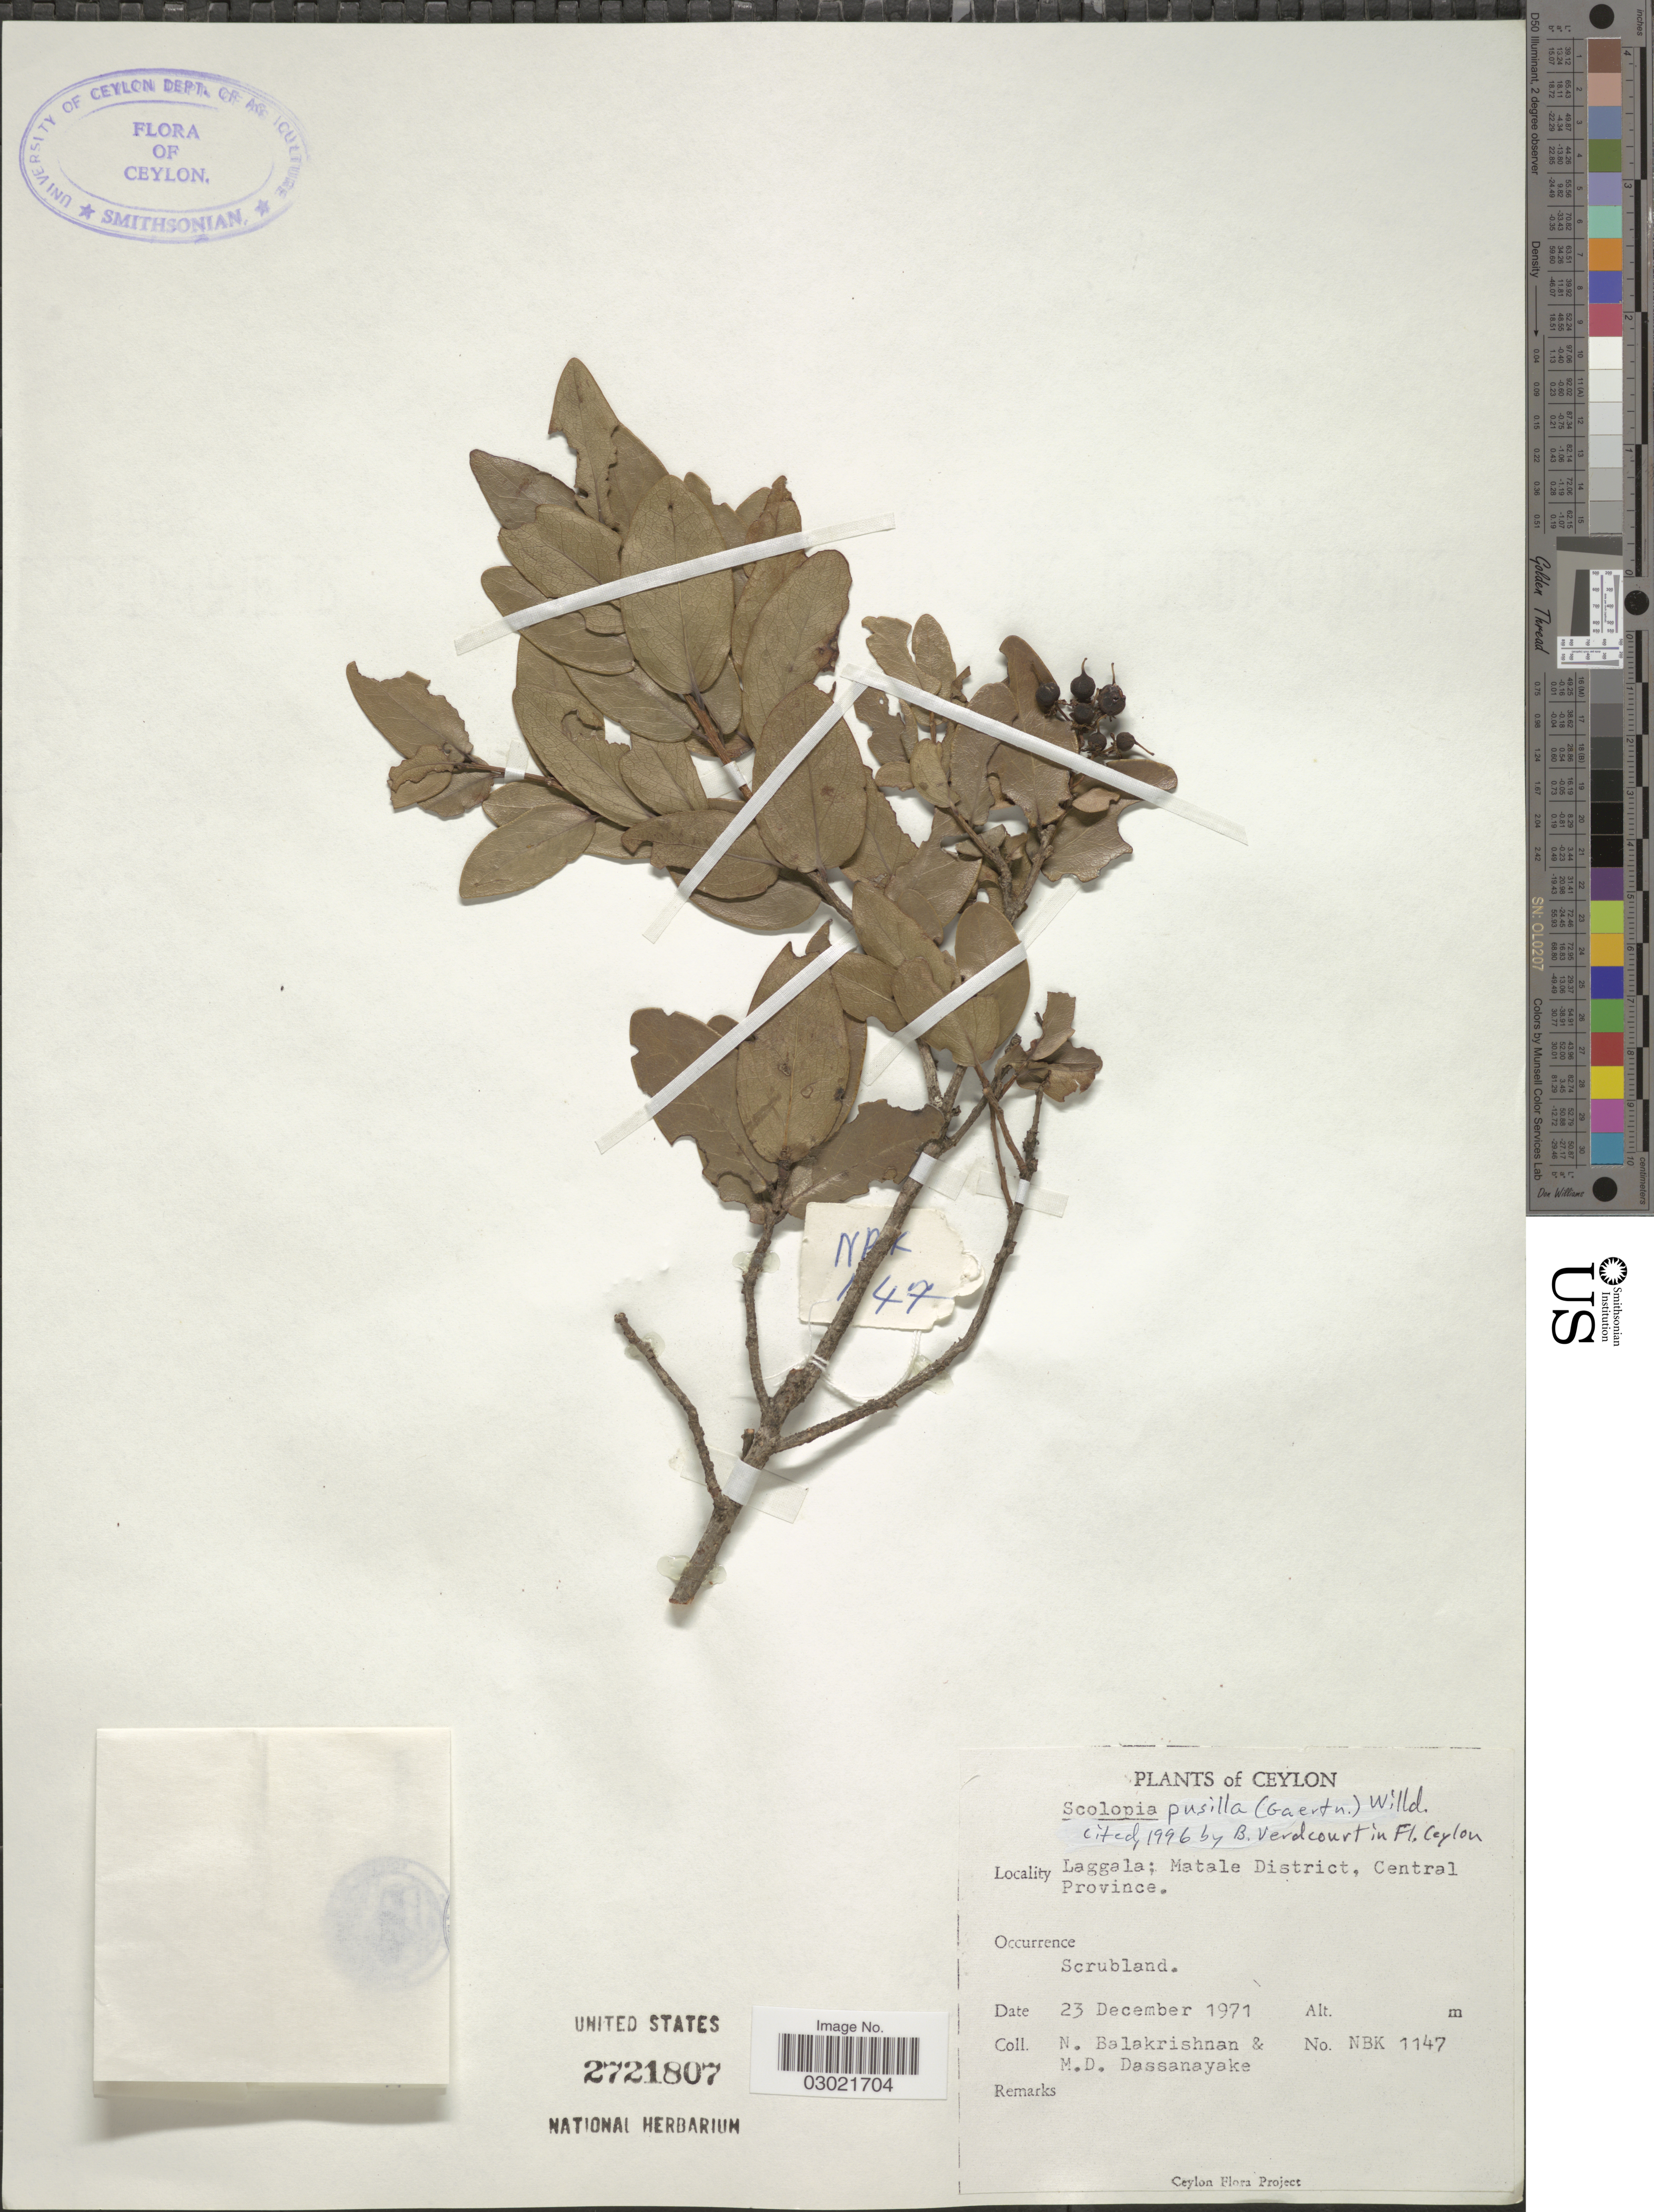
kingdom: Plantae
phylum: Tracheophyta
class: Magnoliopsida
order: Malpighiales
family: Salicaceae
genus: Scolopia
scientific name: Scolopia pusilla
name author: (Gaertn.) Willd.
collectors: N. Balakrishnan & M. D. Dassanayake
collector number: NBK 1147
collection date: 1971-12-23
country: Sri Lanka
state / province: Central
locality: Ceylon. Laggala; Matale District.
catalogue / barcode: US 2721807